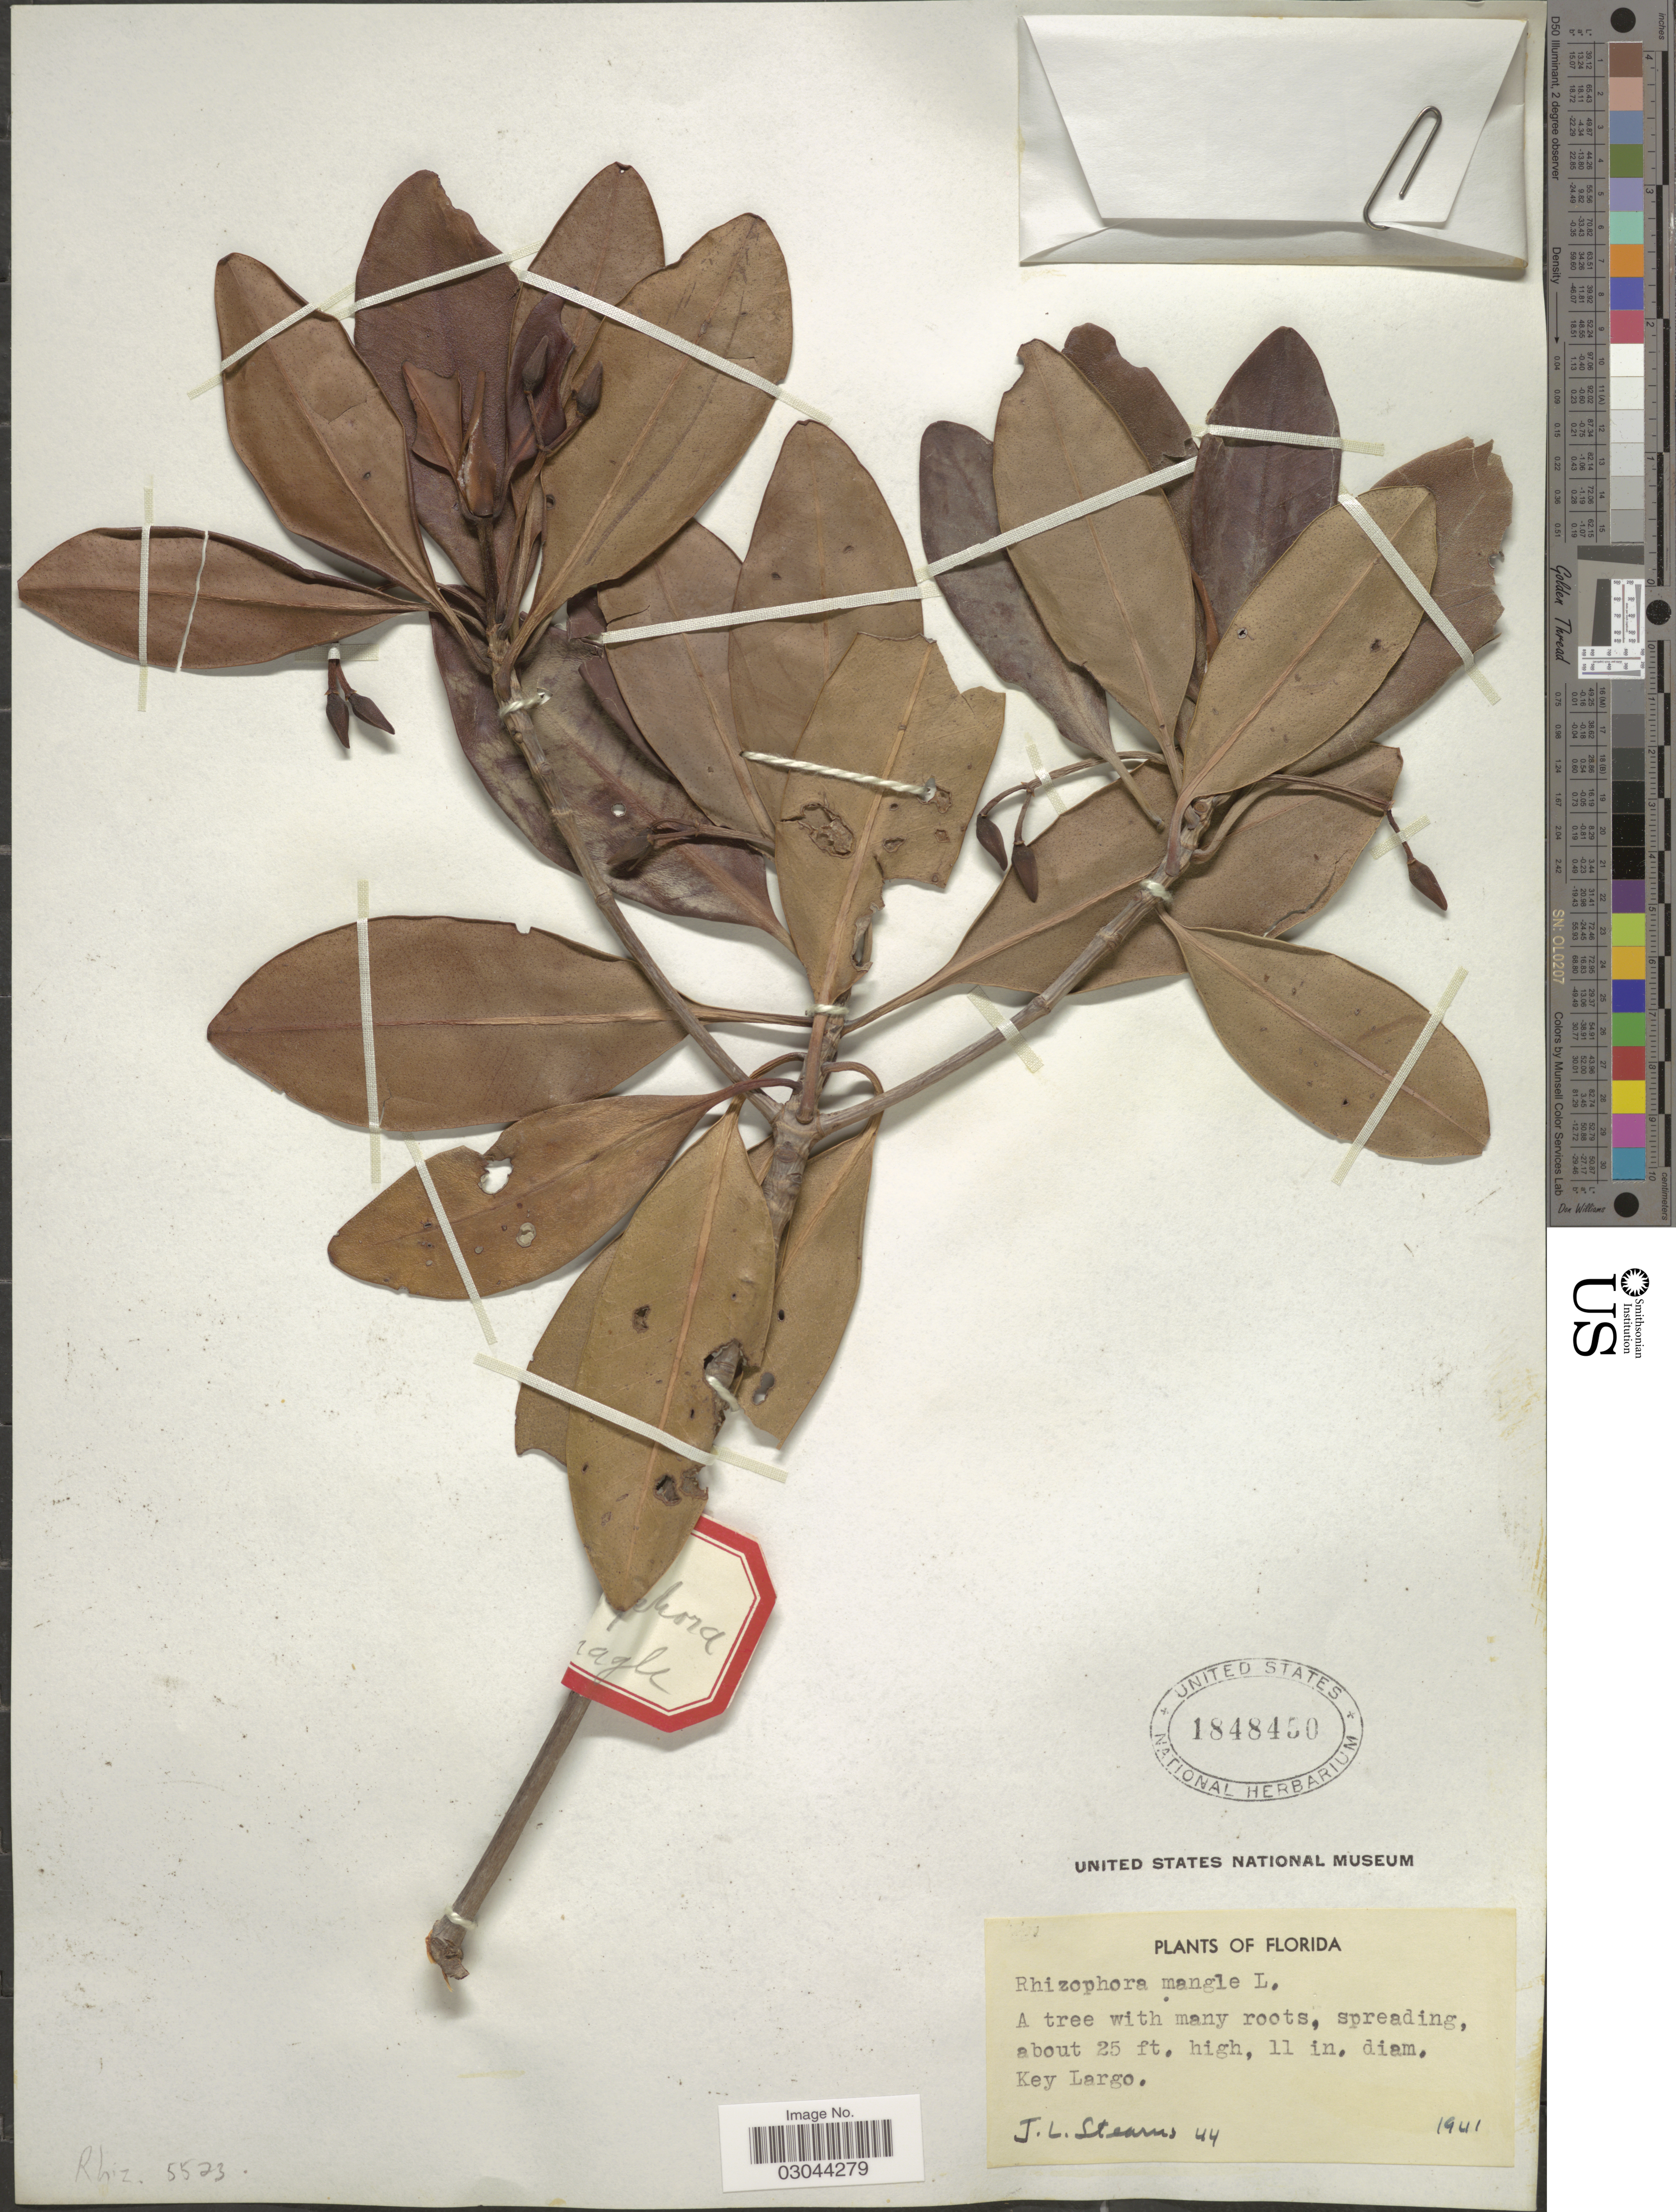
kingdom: Plantae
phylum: Tracheophyta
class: Magnoliopsida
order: Malpighiales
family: Rhizophoraceae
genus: Rhizophora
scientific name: Rhizophora mangle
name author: L.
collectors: J. Stearns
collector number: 44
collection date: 1941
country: United States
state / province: Florida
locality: Key Largo.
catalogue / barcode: US 1848450